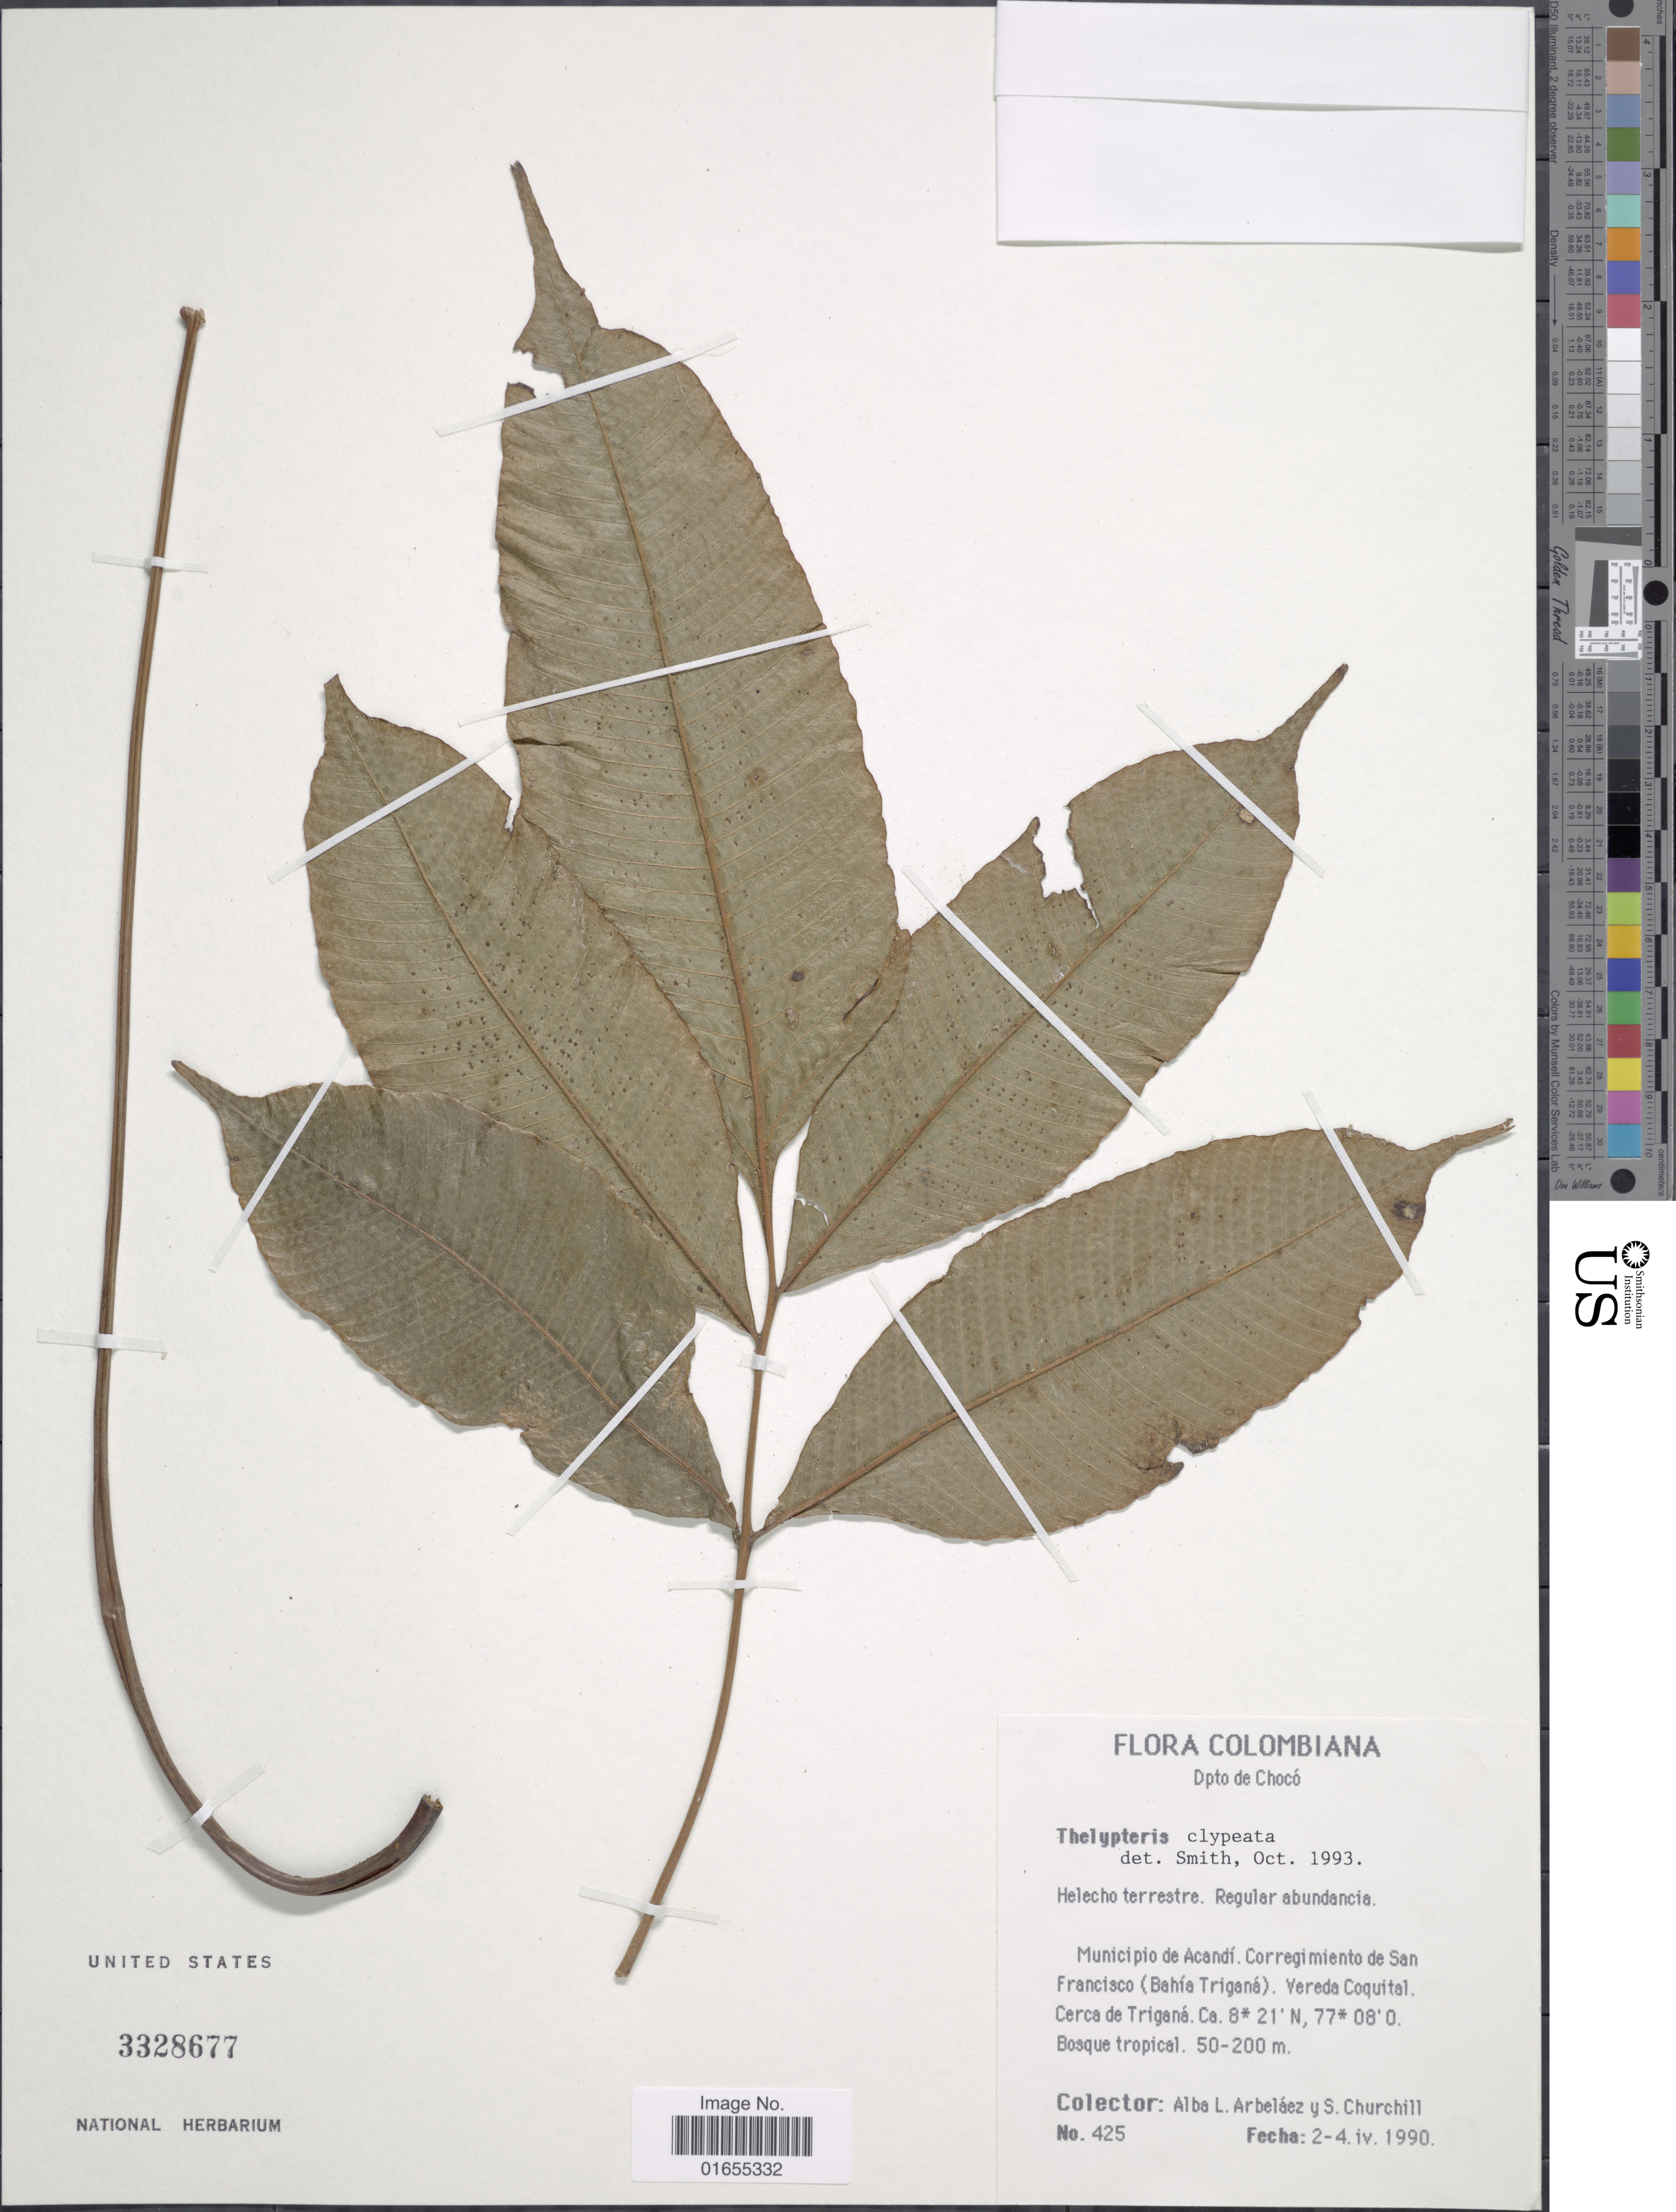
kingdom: Plantae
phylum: Tracheophyta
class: Polypodiopsida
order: Polypodiales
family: Thelypteridaceae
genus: Goniopteris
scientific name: Goniopteris clypeata (Maxon & C.V. Morton) comb. nov., ined 2015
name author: (Maxon & C.V. Morton)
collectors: A. L. Arbelaez & S. Churchill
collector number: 425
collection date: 1990-04-02/1990-04-04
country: Colombia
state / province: Chocó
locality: Municipio de Acandi. Corregimiento de San Francisco (Bahia Trigana). Vereda Coquital Cerca de Trigana, Bosque Tropical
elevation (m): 50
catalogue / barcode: US 3328677